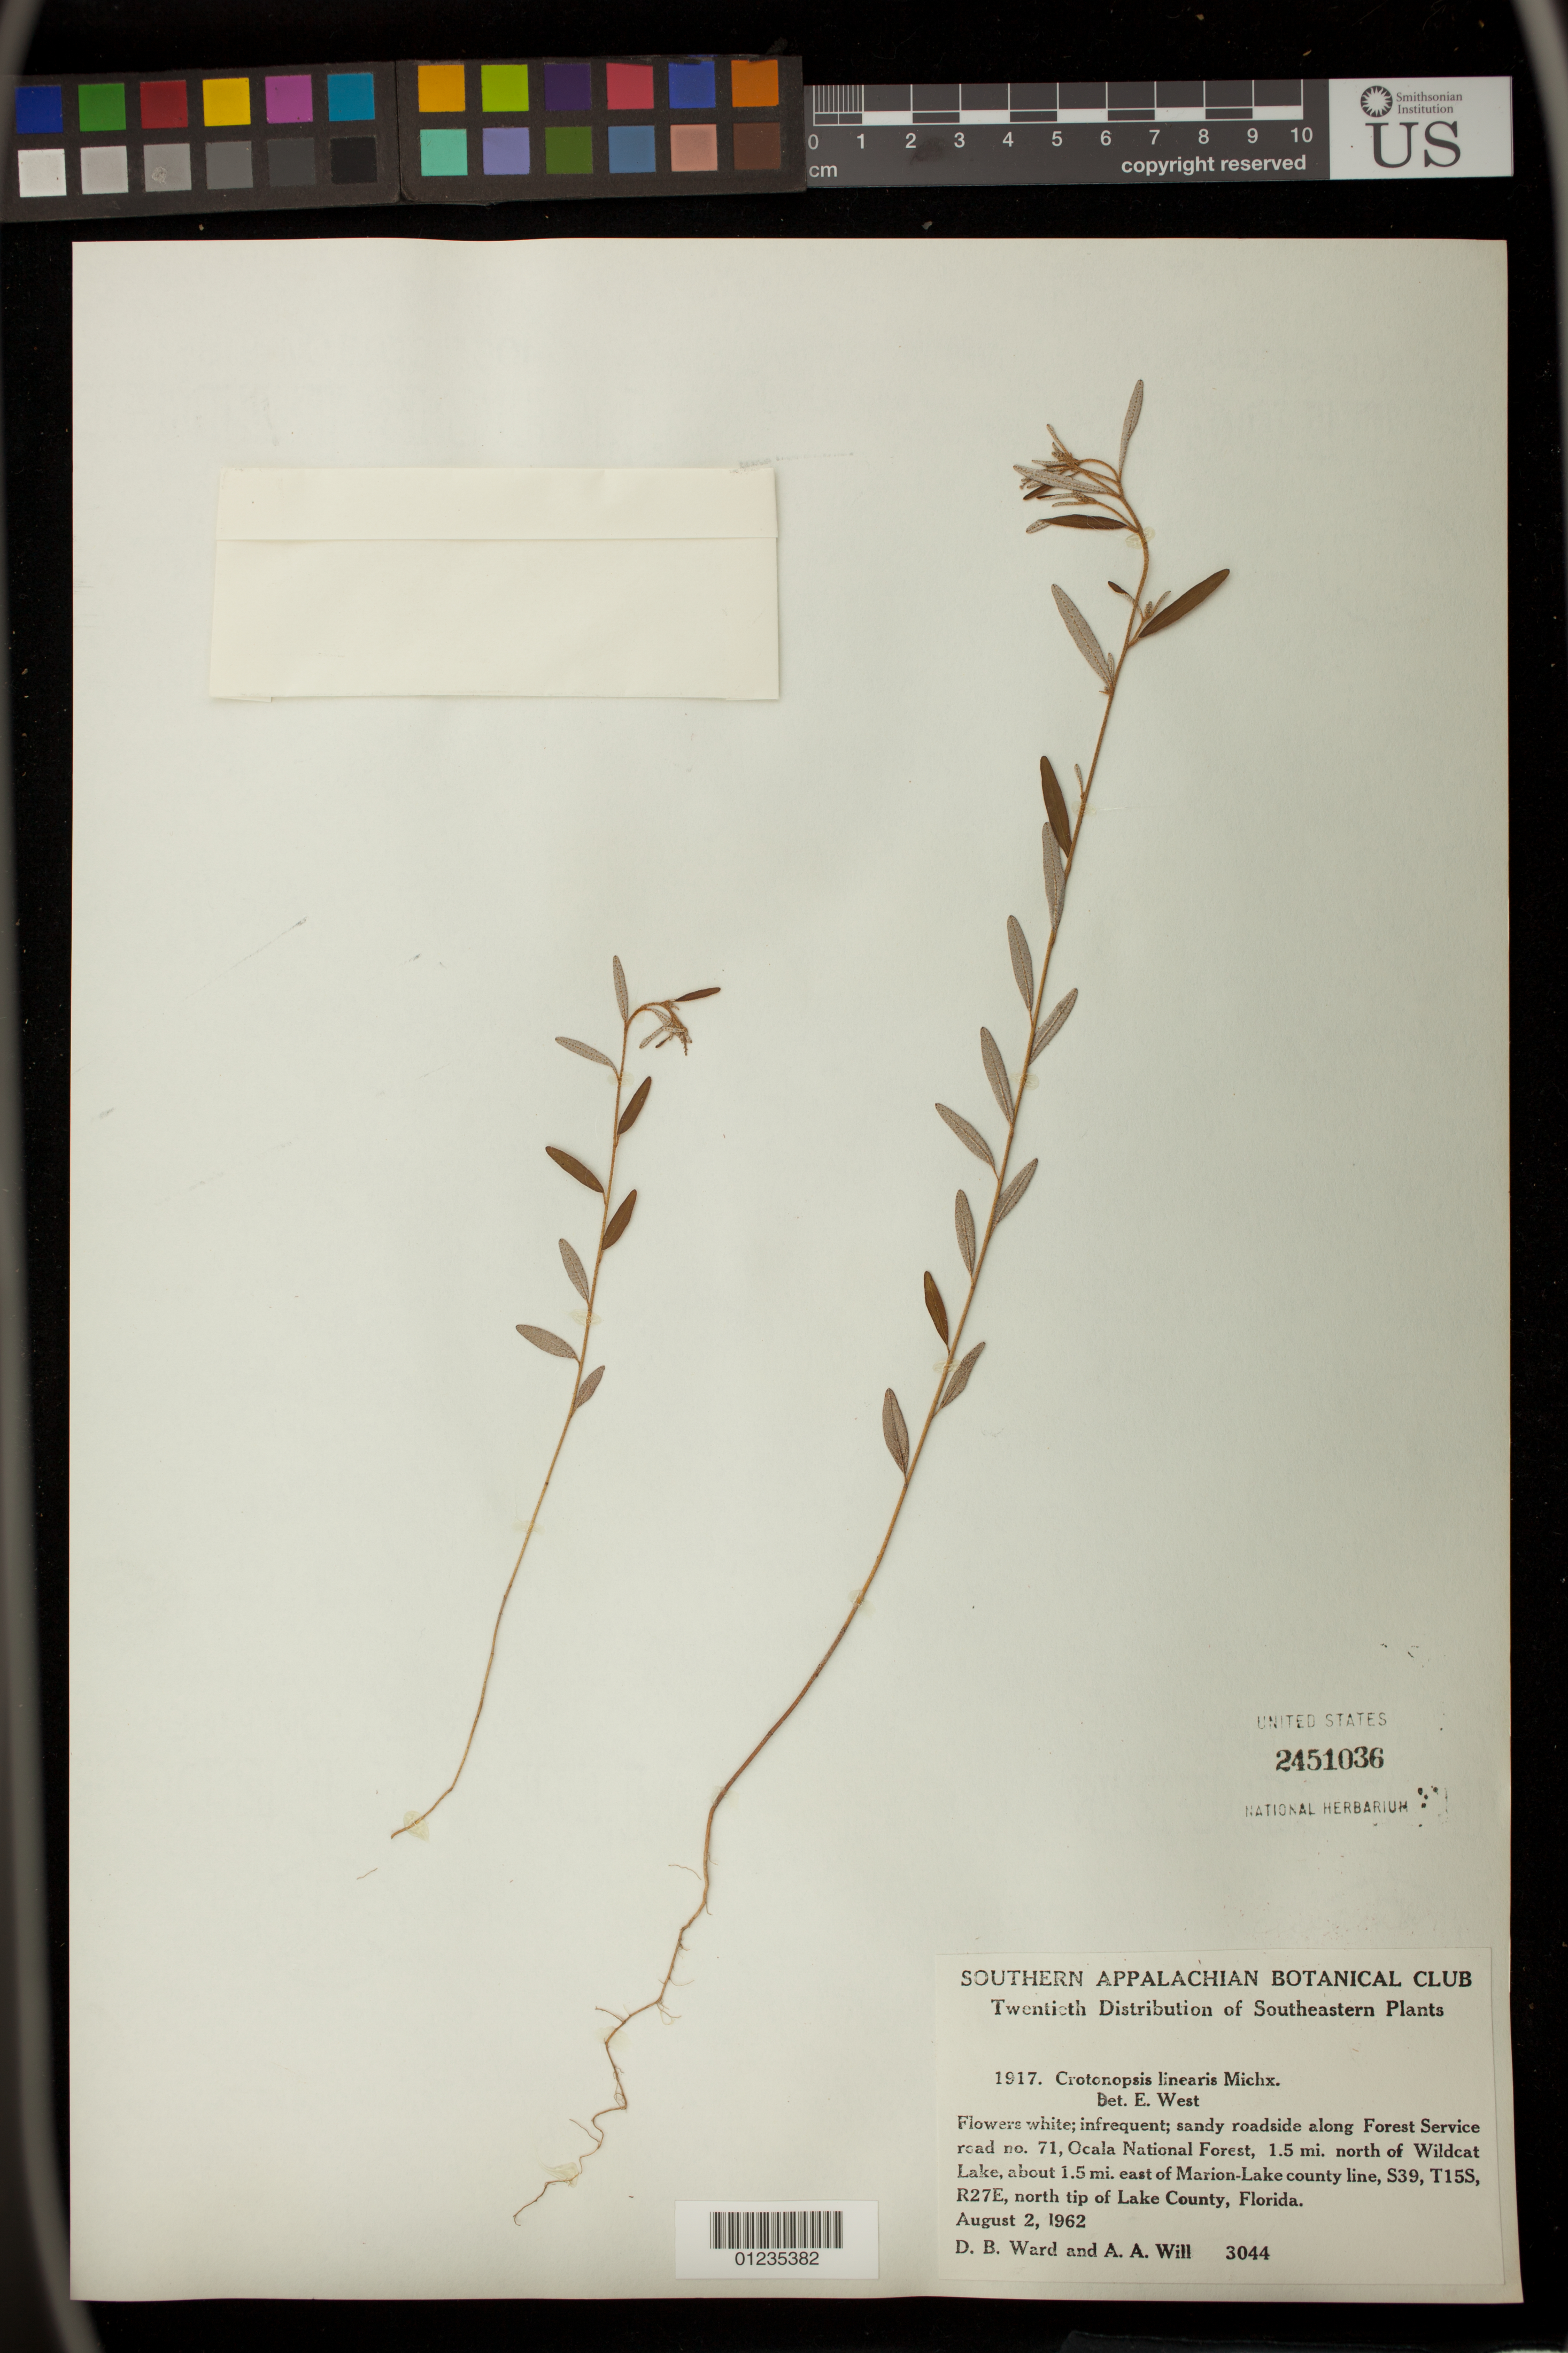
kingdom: Plantae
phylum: Tracheophyta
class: Magnoliopsida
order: Malpighiales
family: Euphorbiaceae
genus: Crotonopsis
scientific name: Crotonopsis linearis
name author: Michx.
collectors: D. B. Ward & A. Will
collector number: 3044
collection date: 1962-08-02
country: United States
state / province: Florida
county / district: Lake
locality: sandy roadside along Forest Service road no. 71, O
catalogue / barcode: US 2451036